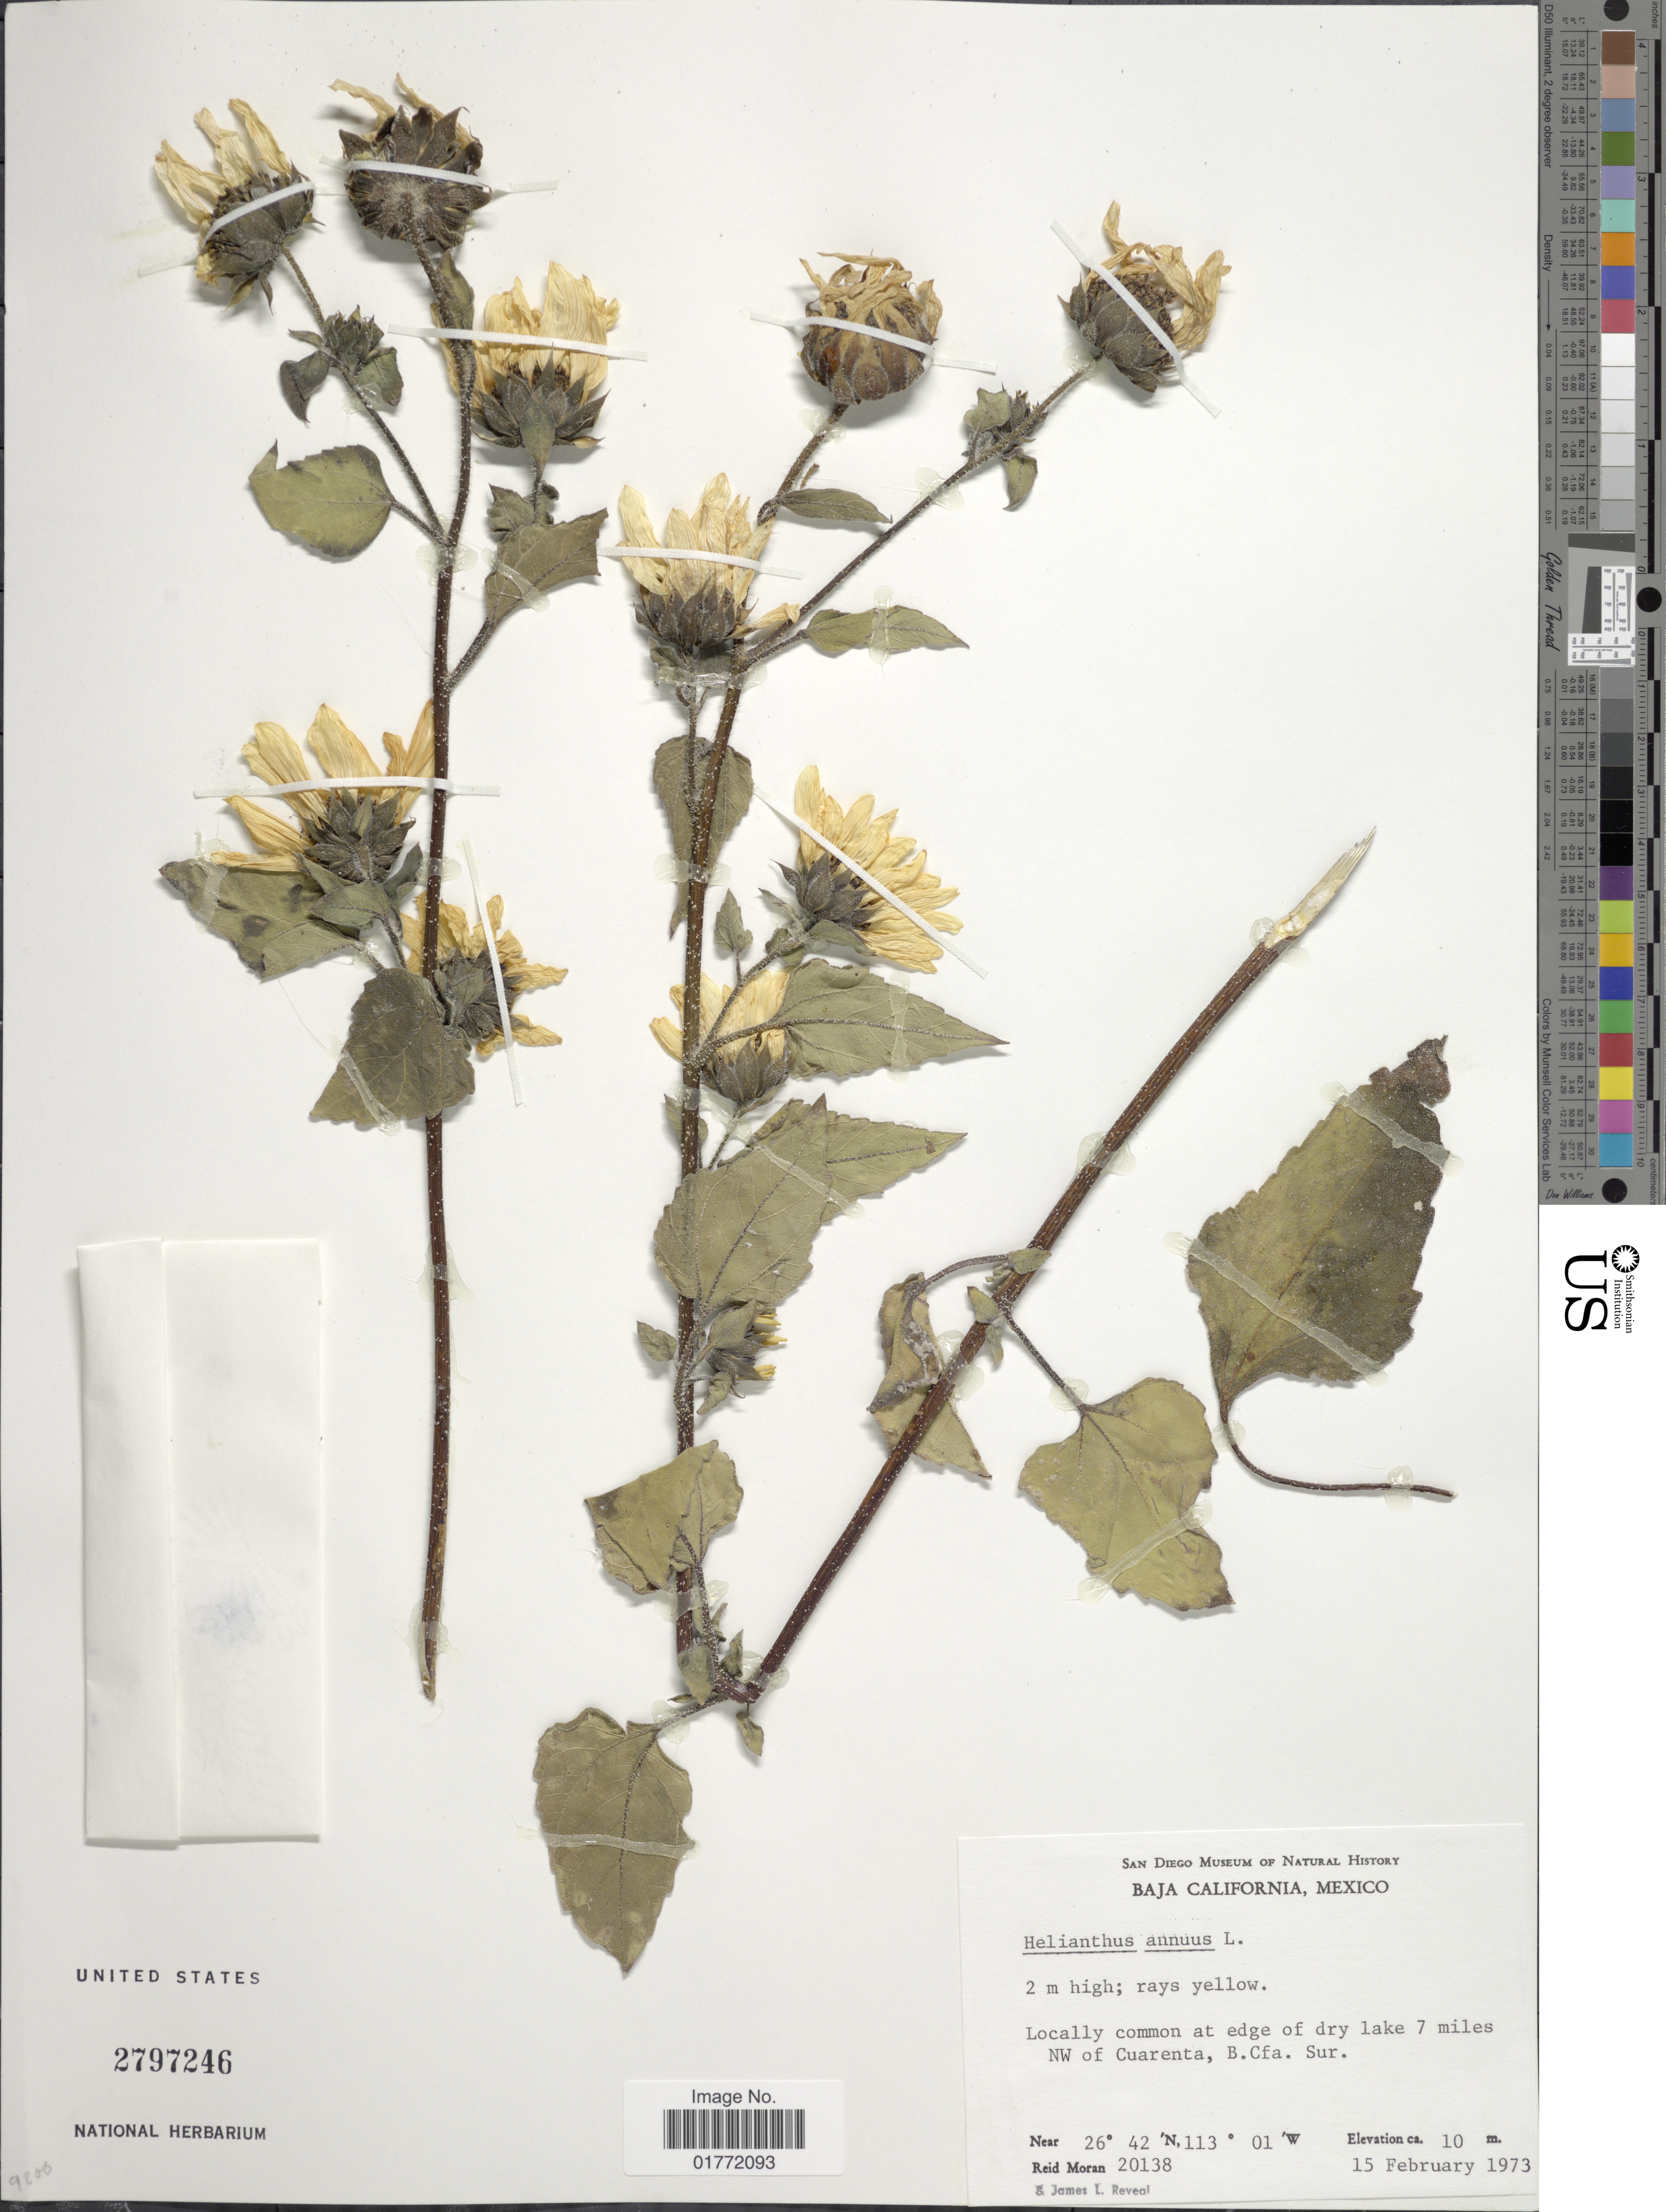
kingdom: Plantae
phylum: Tracheophyta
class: Magnoliopsida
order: Asterales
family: Asteraceae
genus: Helianthus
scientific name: Helianthus annuus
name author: L.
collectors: R. Moran & J. L. Reveal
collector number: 20138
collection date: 1973-02-15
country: Mexico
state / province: Baja California Sur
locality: Locally common at edge of dry lake 7 miles NW of Cuarenta, B. Cfa. Sur.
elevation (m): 10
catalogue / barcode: US 2797246